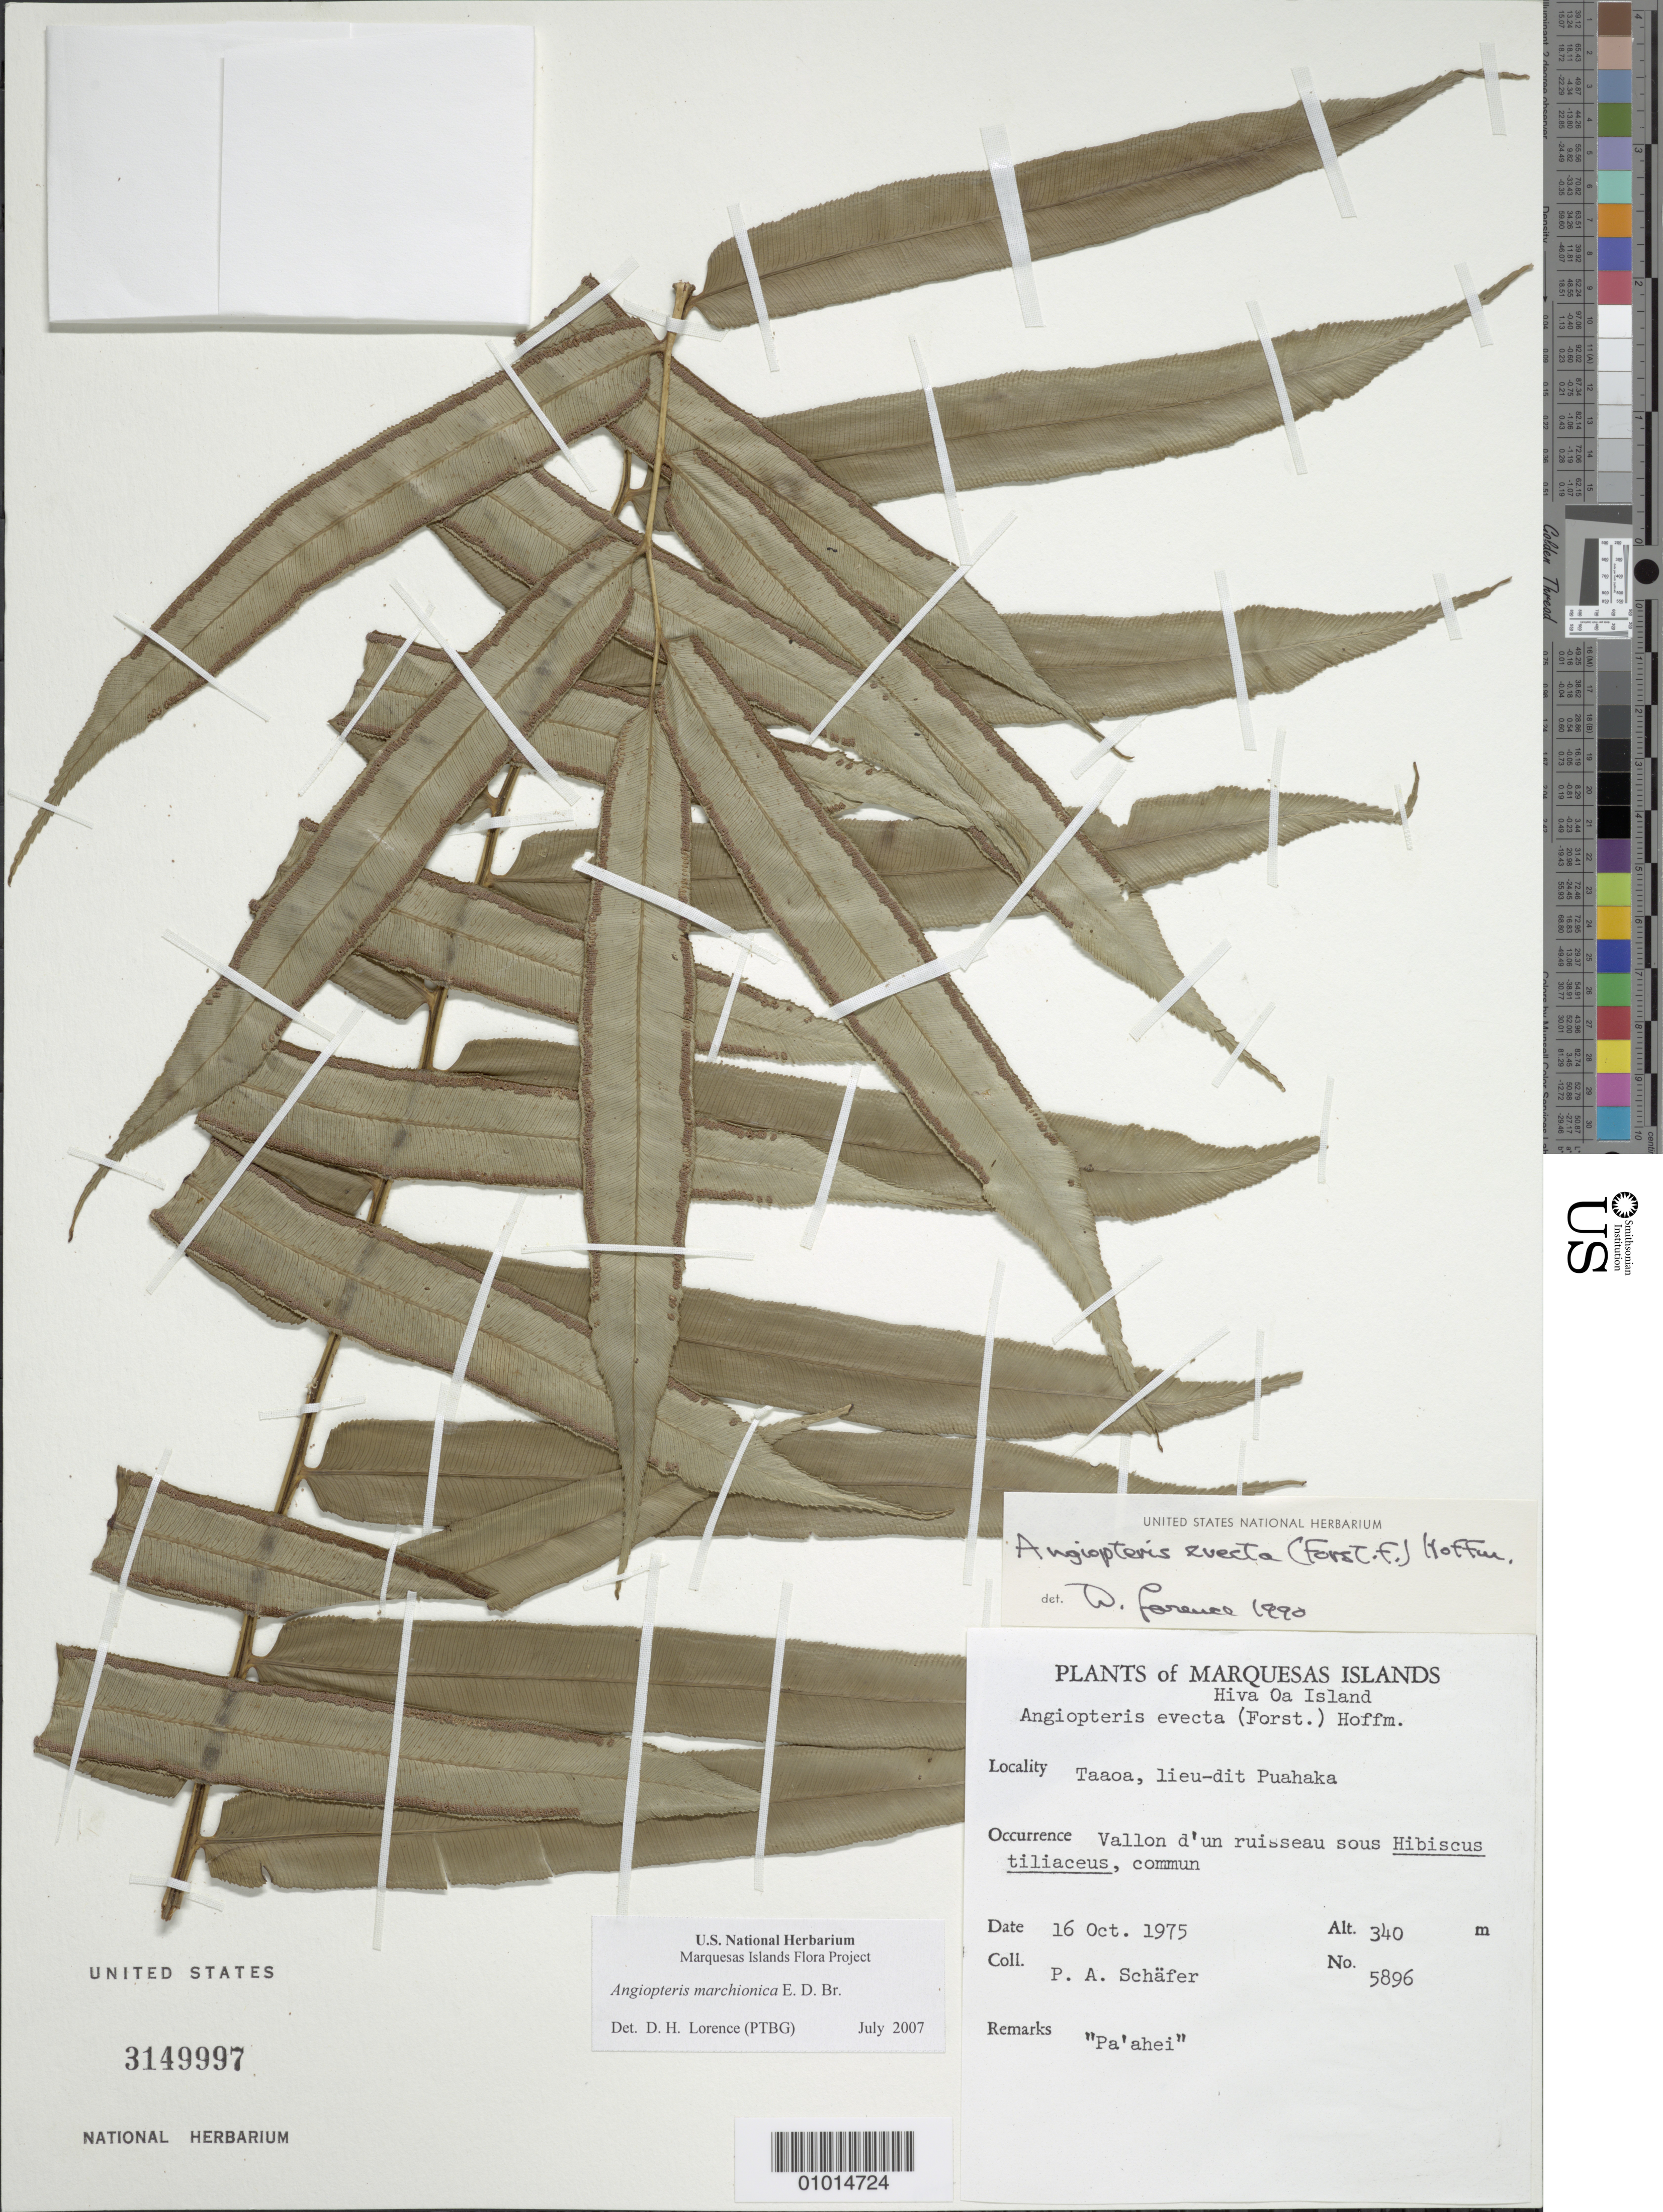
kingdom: Plantae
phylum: Tracheophyta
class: Polypodiopsida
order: Marattiales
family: Marattiaceae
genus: Angiopteris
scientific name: Angiopteris marchionica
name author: E.D. Br.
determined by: Lorence, David H., (PTBG), National Tropical Botanical Garden (UNITED STATES)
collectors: P. A. Schäfer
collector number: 5896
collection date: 1975-10-16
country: French Polynesia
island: Hiva Oa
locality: Taaoa, lieu-dit Pua haka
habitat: Vallon d'un ruisseau sous Hibiscus tiliaceus; commun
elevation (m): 340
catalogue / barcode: US 3149997